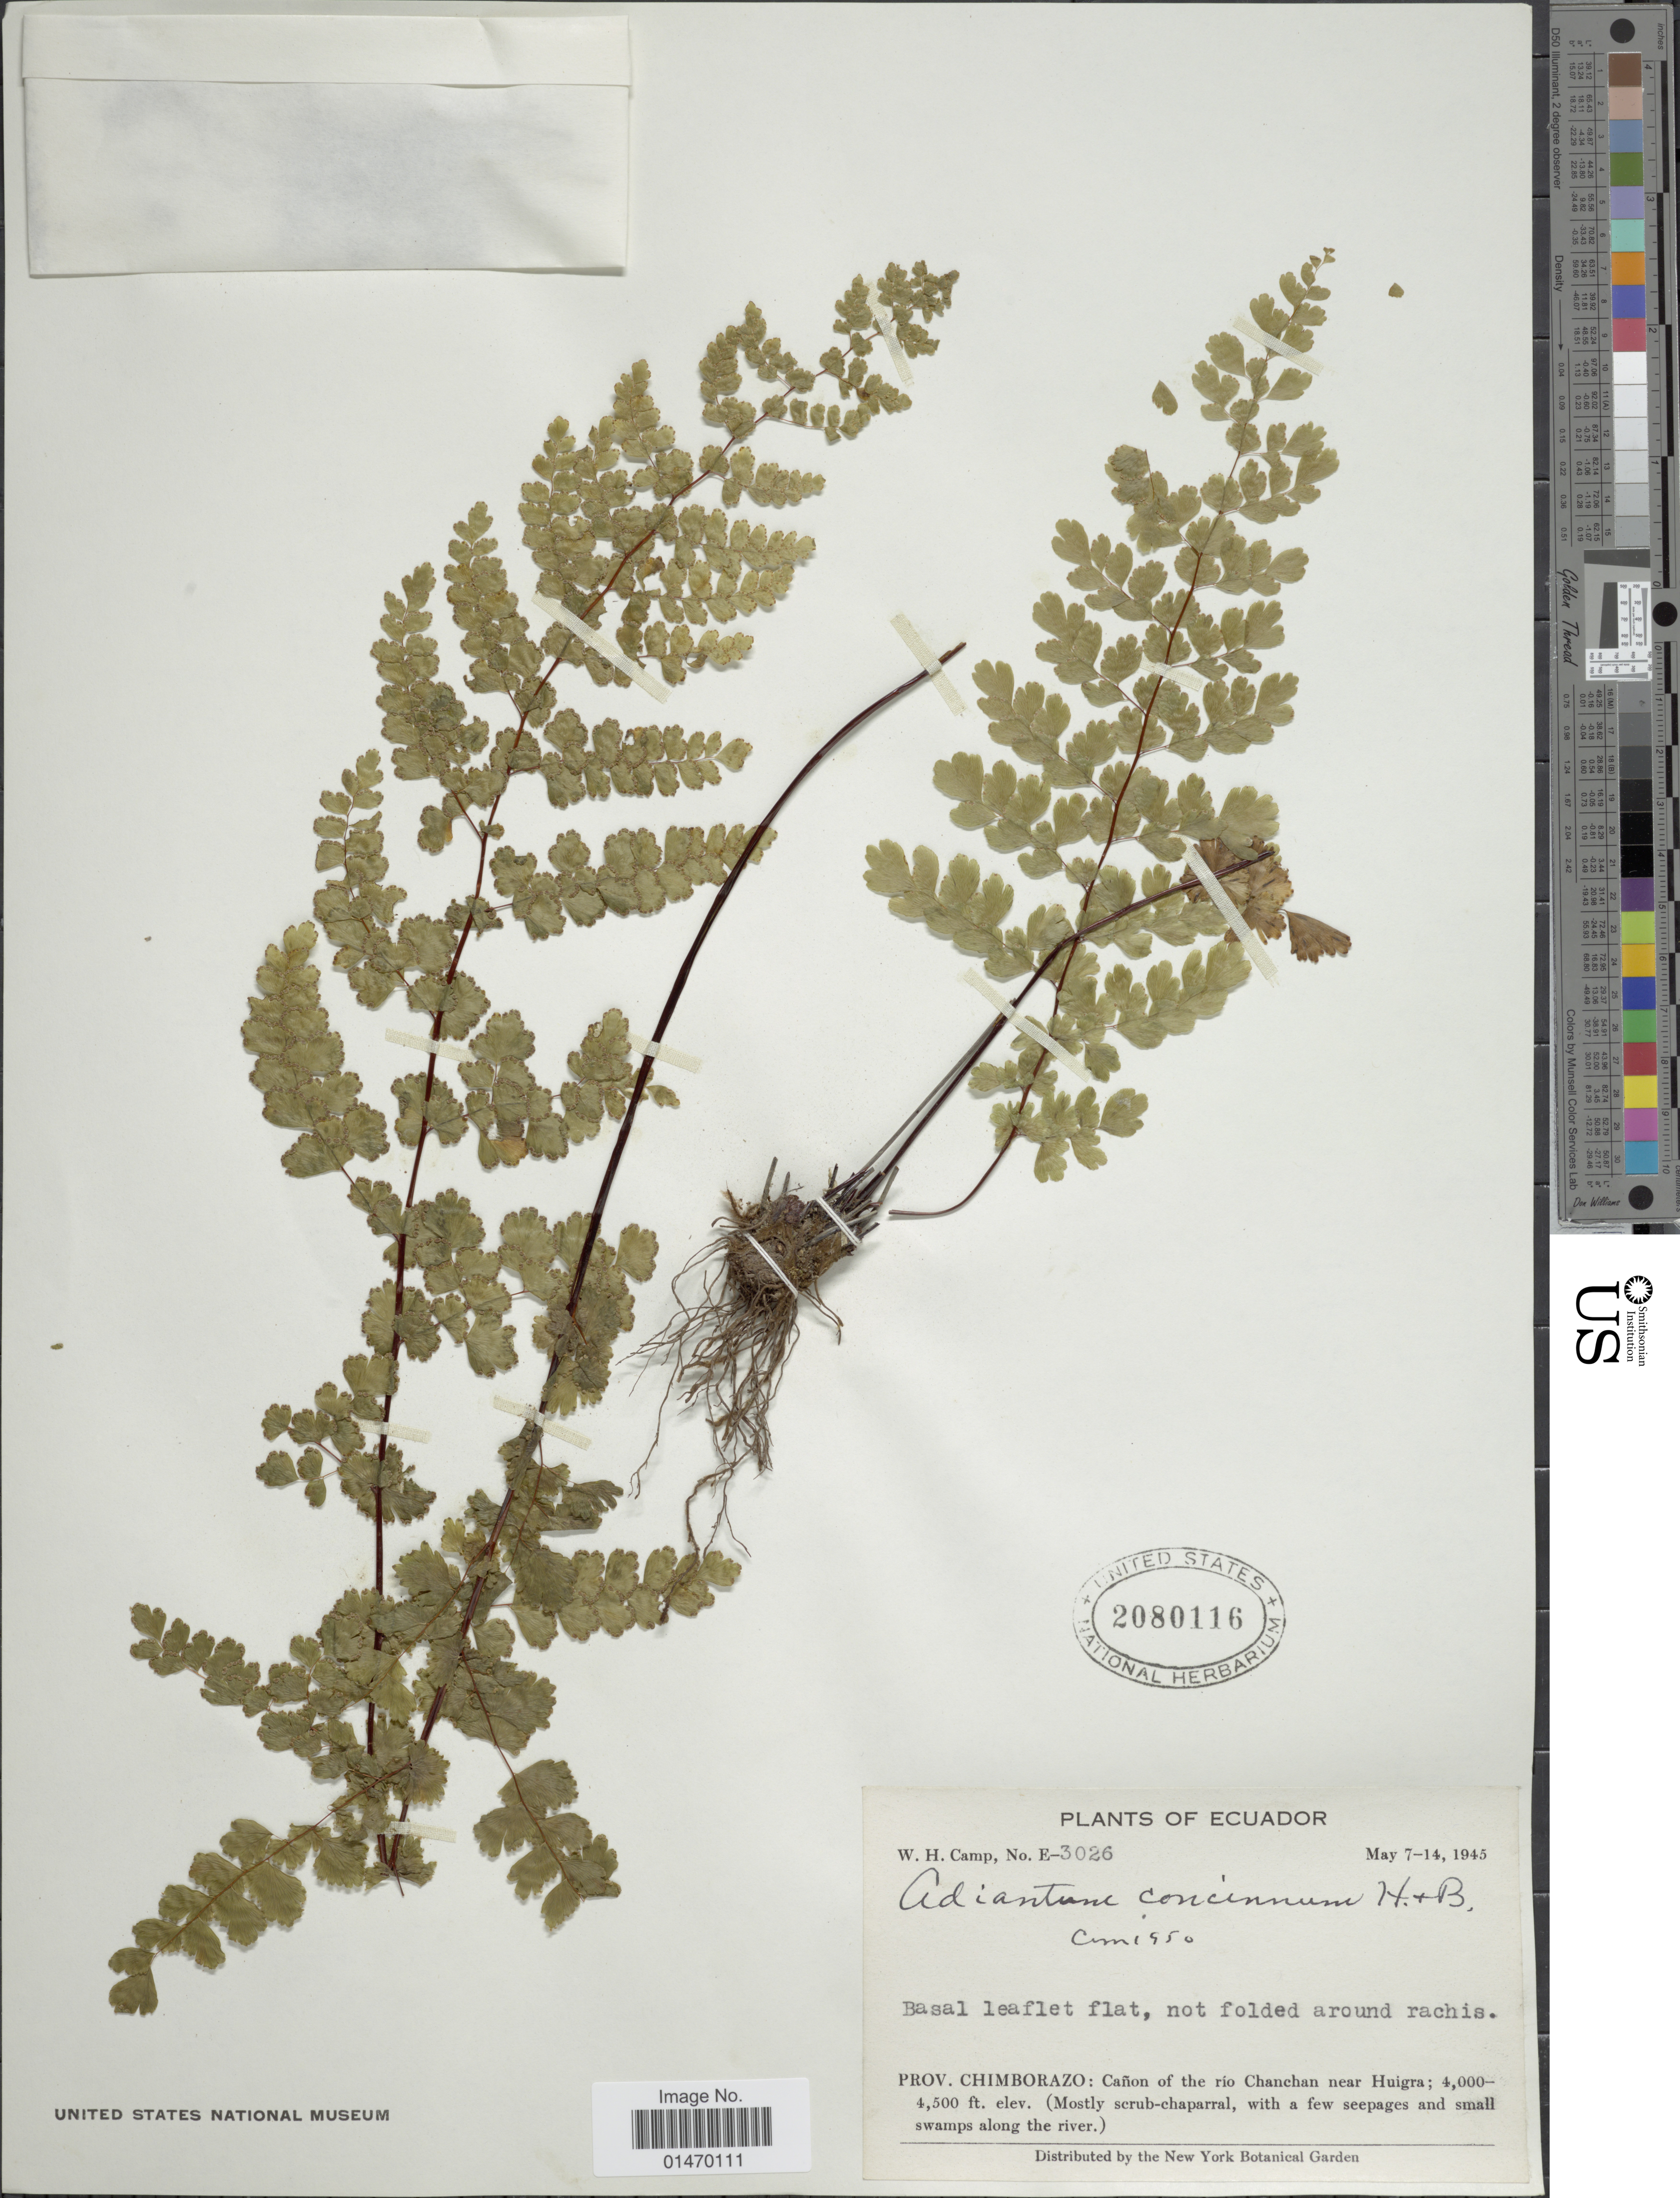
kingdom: Plantae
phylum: Tracheophyta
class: Polypodiopsida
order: Polypodiales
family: Pteridaceae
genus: Adiantum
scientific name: Adiantum concinnum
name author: Humb. & Bonpl. ex Willd.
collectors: W. H. Camp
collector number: E-3026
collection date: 1945-05-07/1945-05-14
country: Ecuador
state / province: Chimborazo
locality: Canon of the rio Chachan near Huigra.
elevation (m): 1219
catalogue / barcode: US 2080116